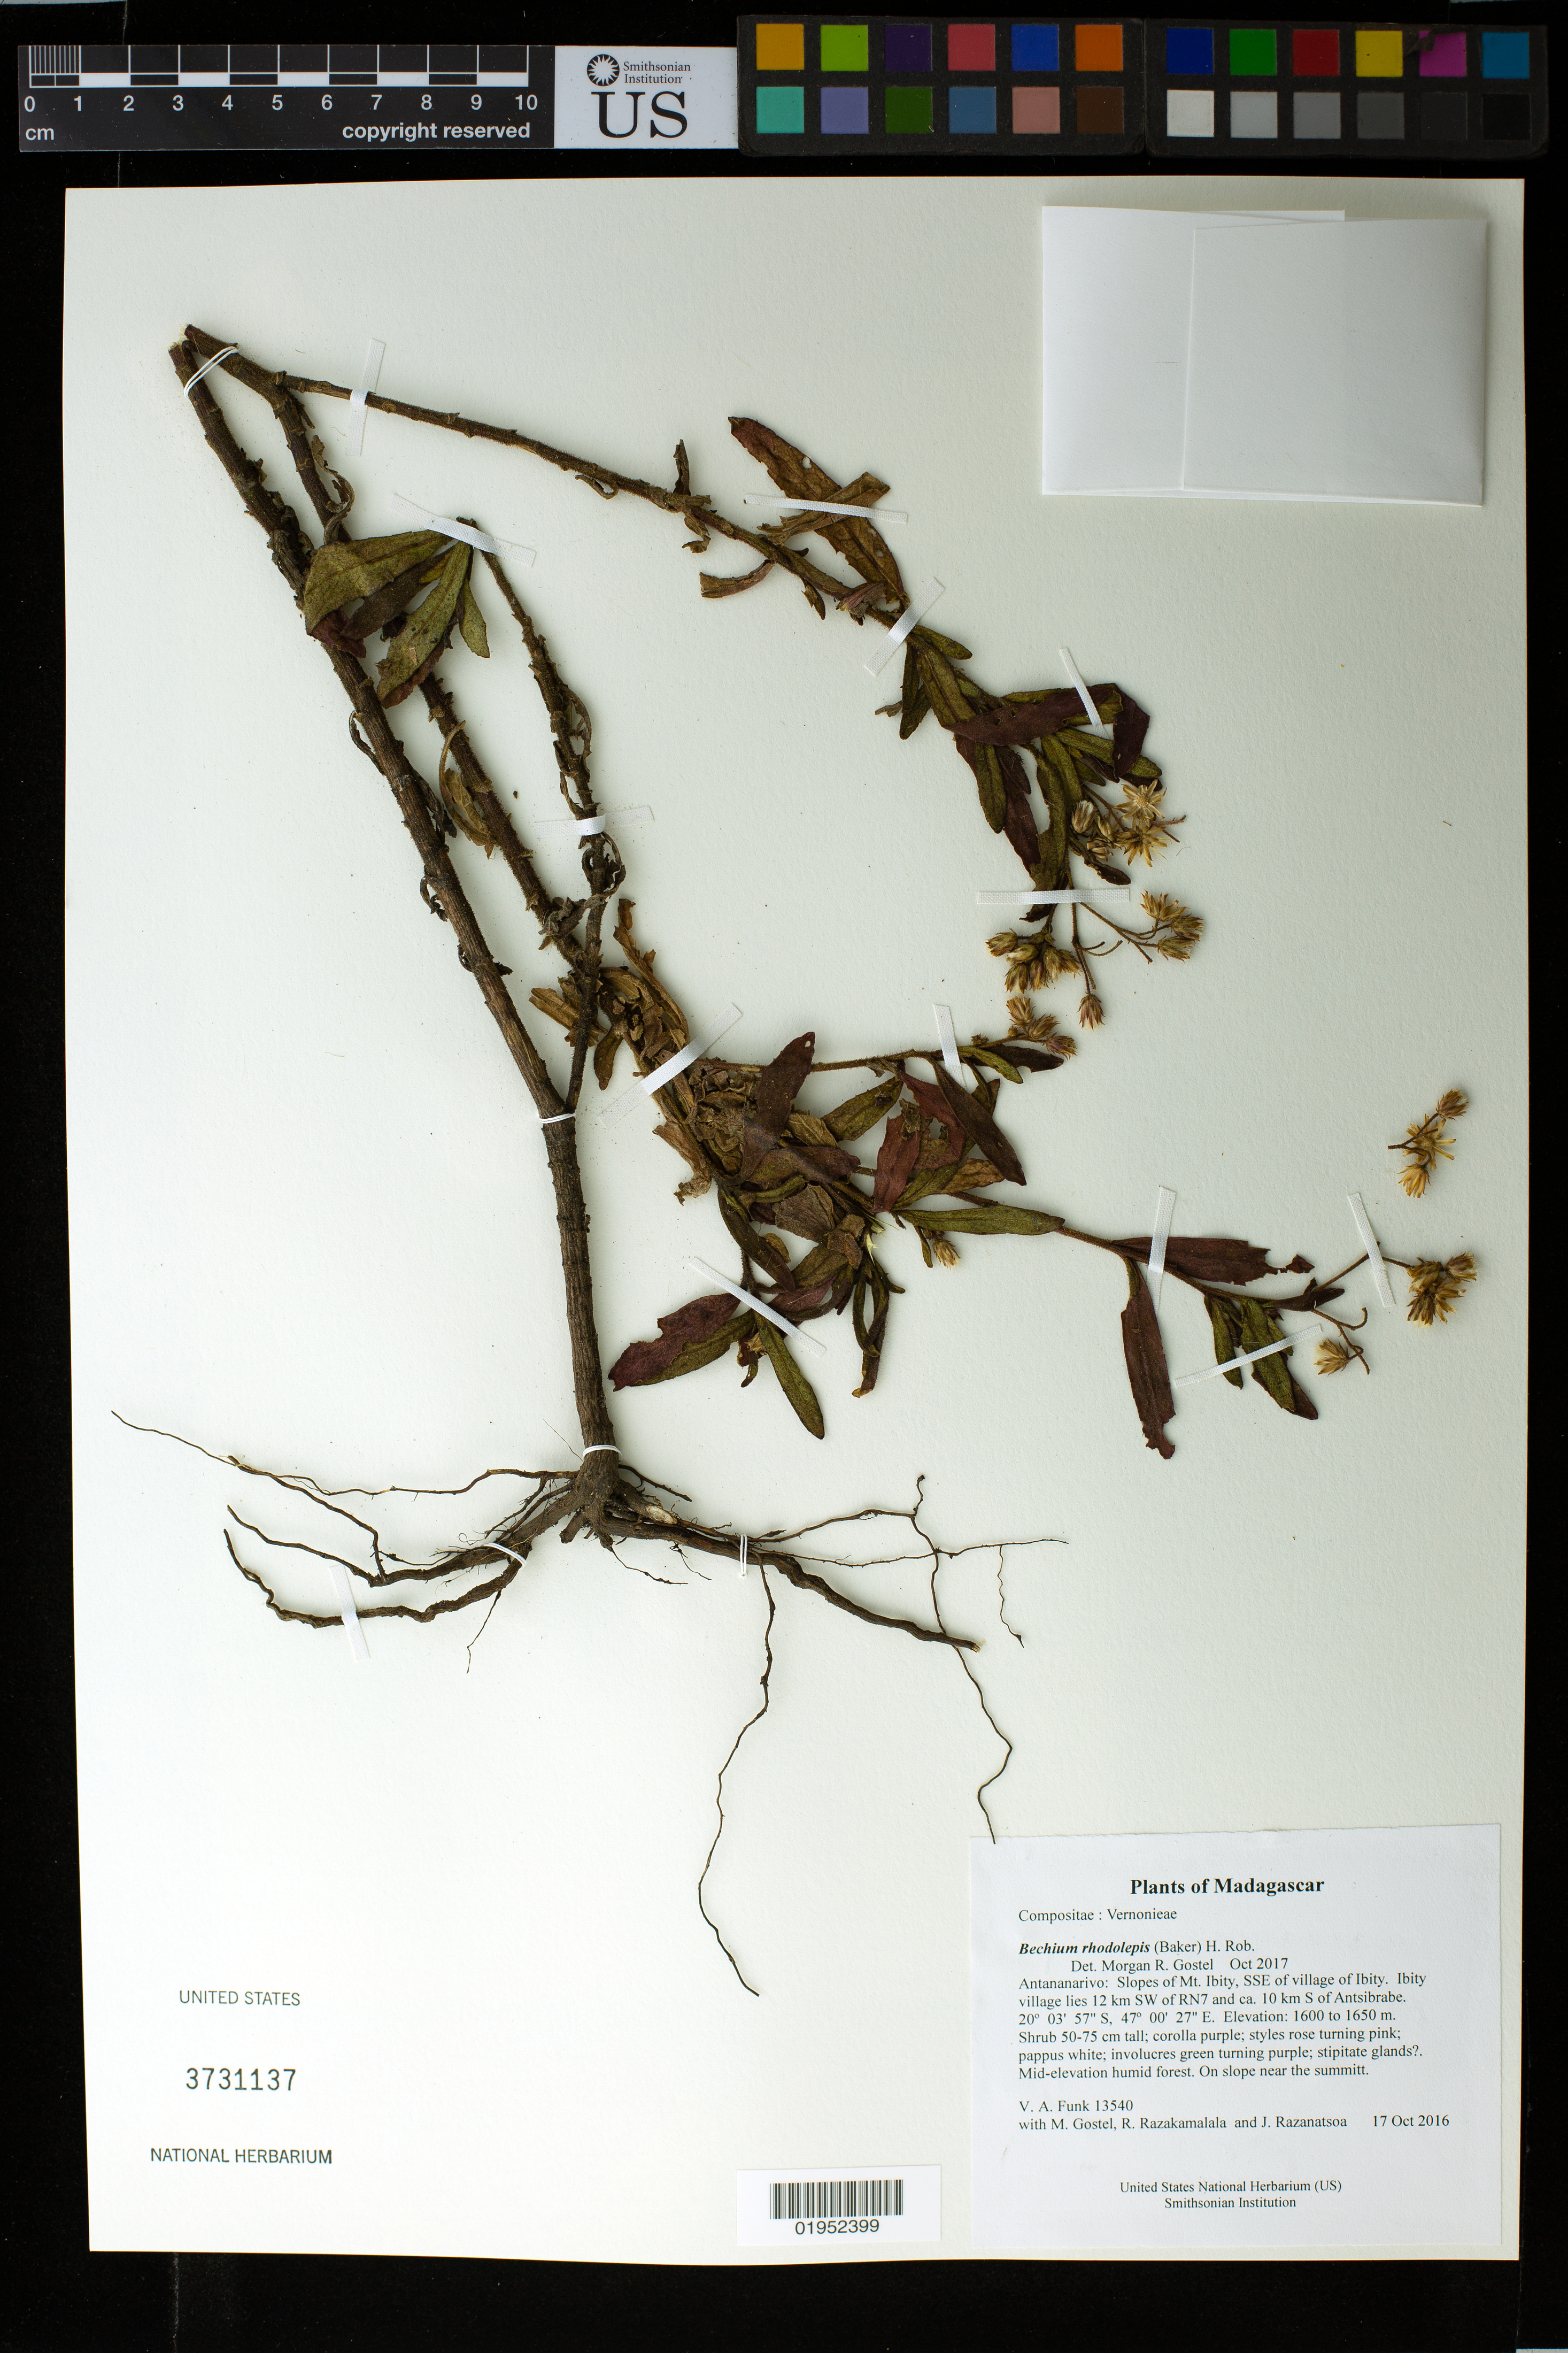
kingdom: Plantae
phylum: Tracheophyta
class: Magnoliopsida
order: Asterales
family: Asteraceae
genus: Bechium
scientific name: Bechium rhodolepis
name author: (Baker) H. Rob.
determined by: Gostel, M. R.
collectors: M. R. Gostel, R. Razakamalala & J. Razanatsoa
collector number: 13540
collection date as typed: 17 Oct 2016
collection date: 2016-10-17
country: Madagascar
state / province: Vakinankaratra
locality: Slopes of Mt. Ibity, SSE of village of Ibity. Ibity village lies 12 km SW of RN7 and ca. 10 km S of Antsibrabe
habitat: Mid-elevation humid forest. On slope near the summitt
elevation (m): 1600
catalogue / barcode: US 3731137